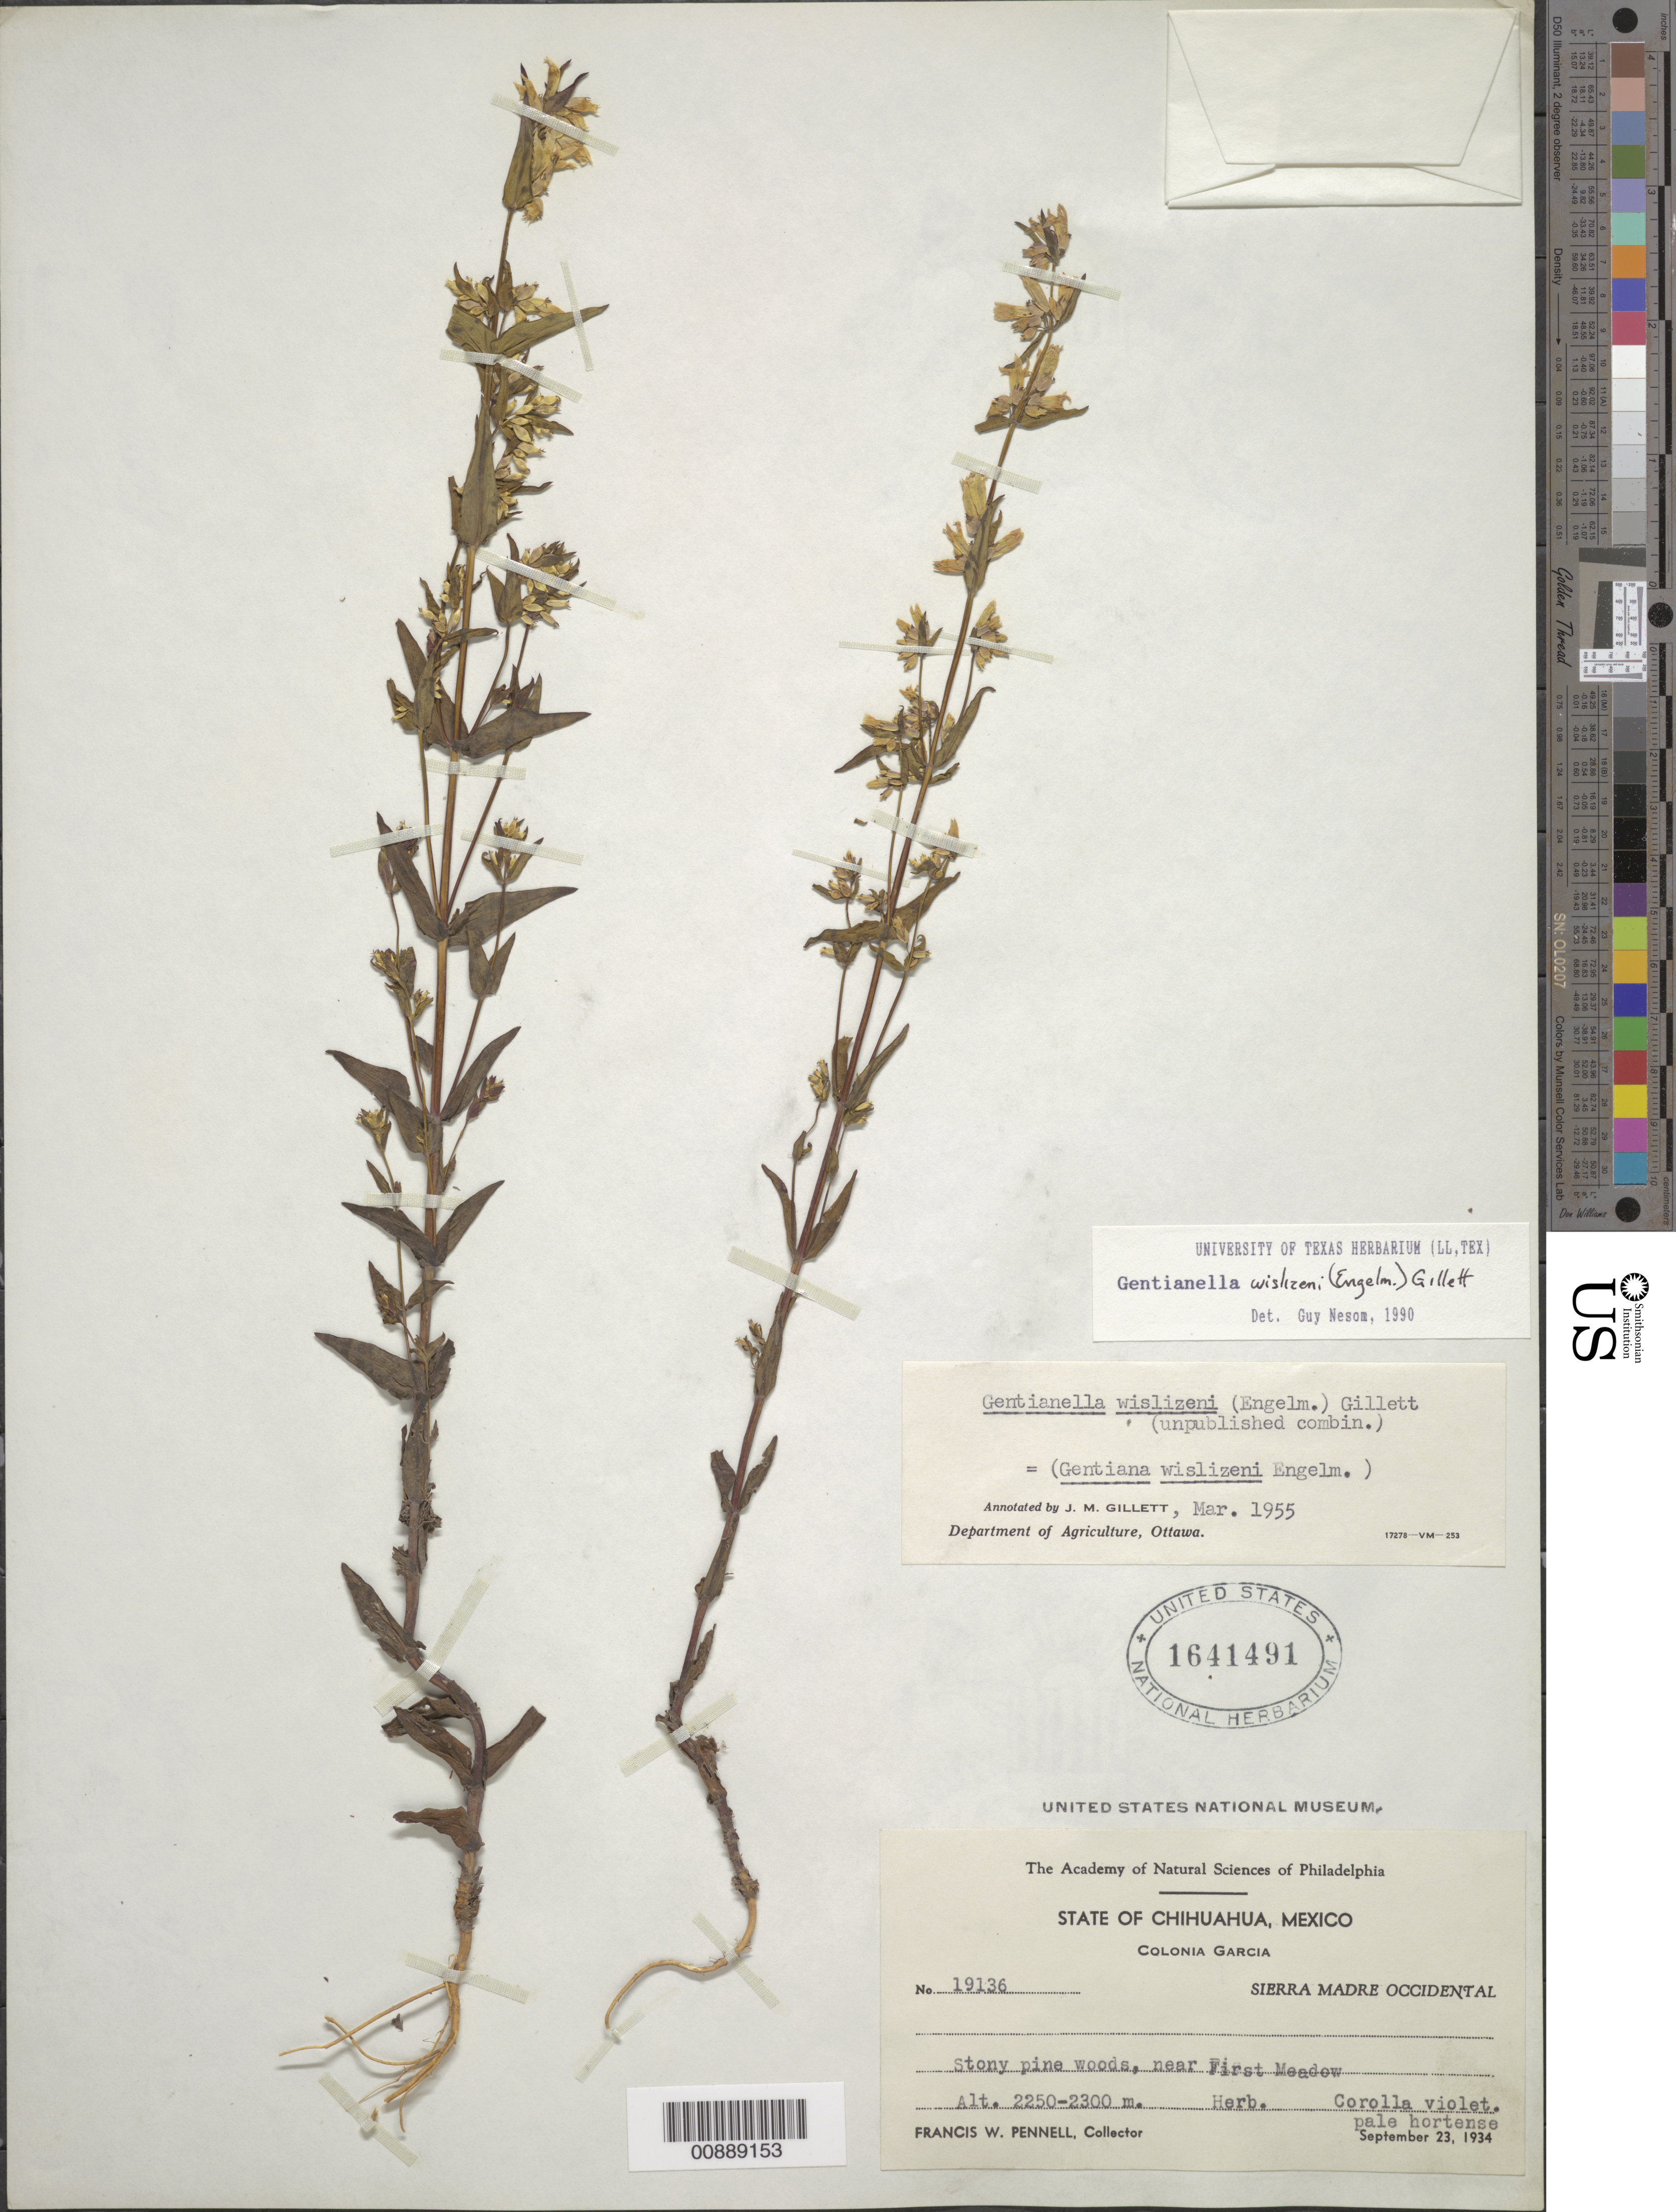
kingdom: Plantae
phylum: Tracheophyta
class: Magnoliopsida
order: Gentianales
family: Gentianaceae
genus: Gentianella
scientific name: Gentianella wislizeni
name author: (Engelm.) J.M. Gillett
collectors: F. W. Pennell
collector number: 19136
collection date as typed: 23 Sep 1934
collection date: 1934-09-23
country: Mexico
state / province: Chihuahua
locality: Colonia García, Sierra Madre Occidental, Chihuahua.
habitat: Stony pine woods, near First Meadow.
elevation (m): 2300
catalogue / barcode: US 1641491